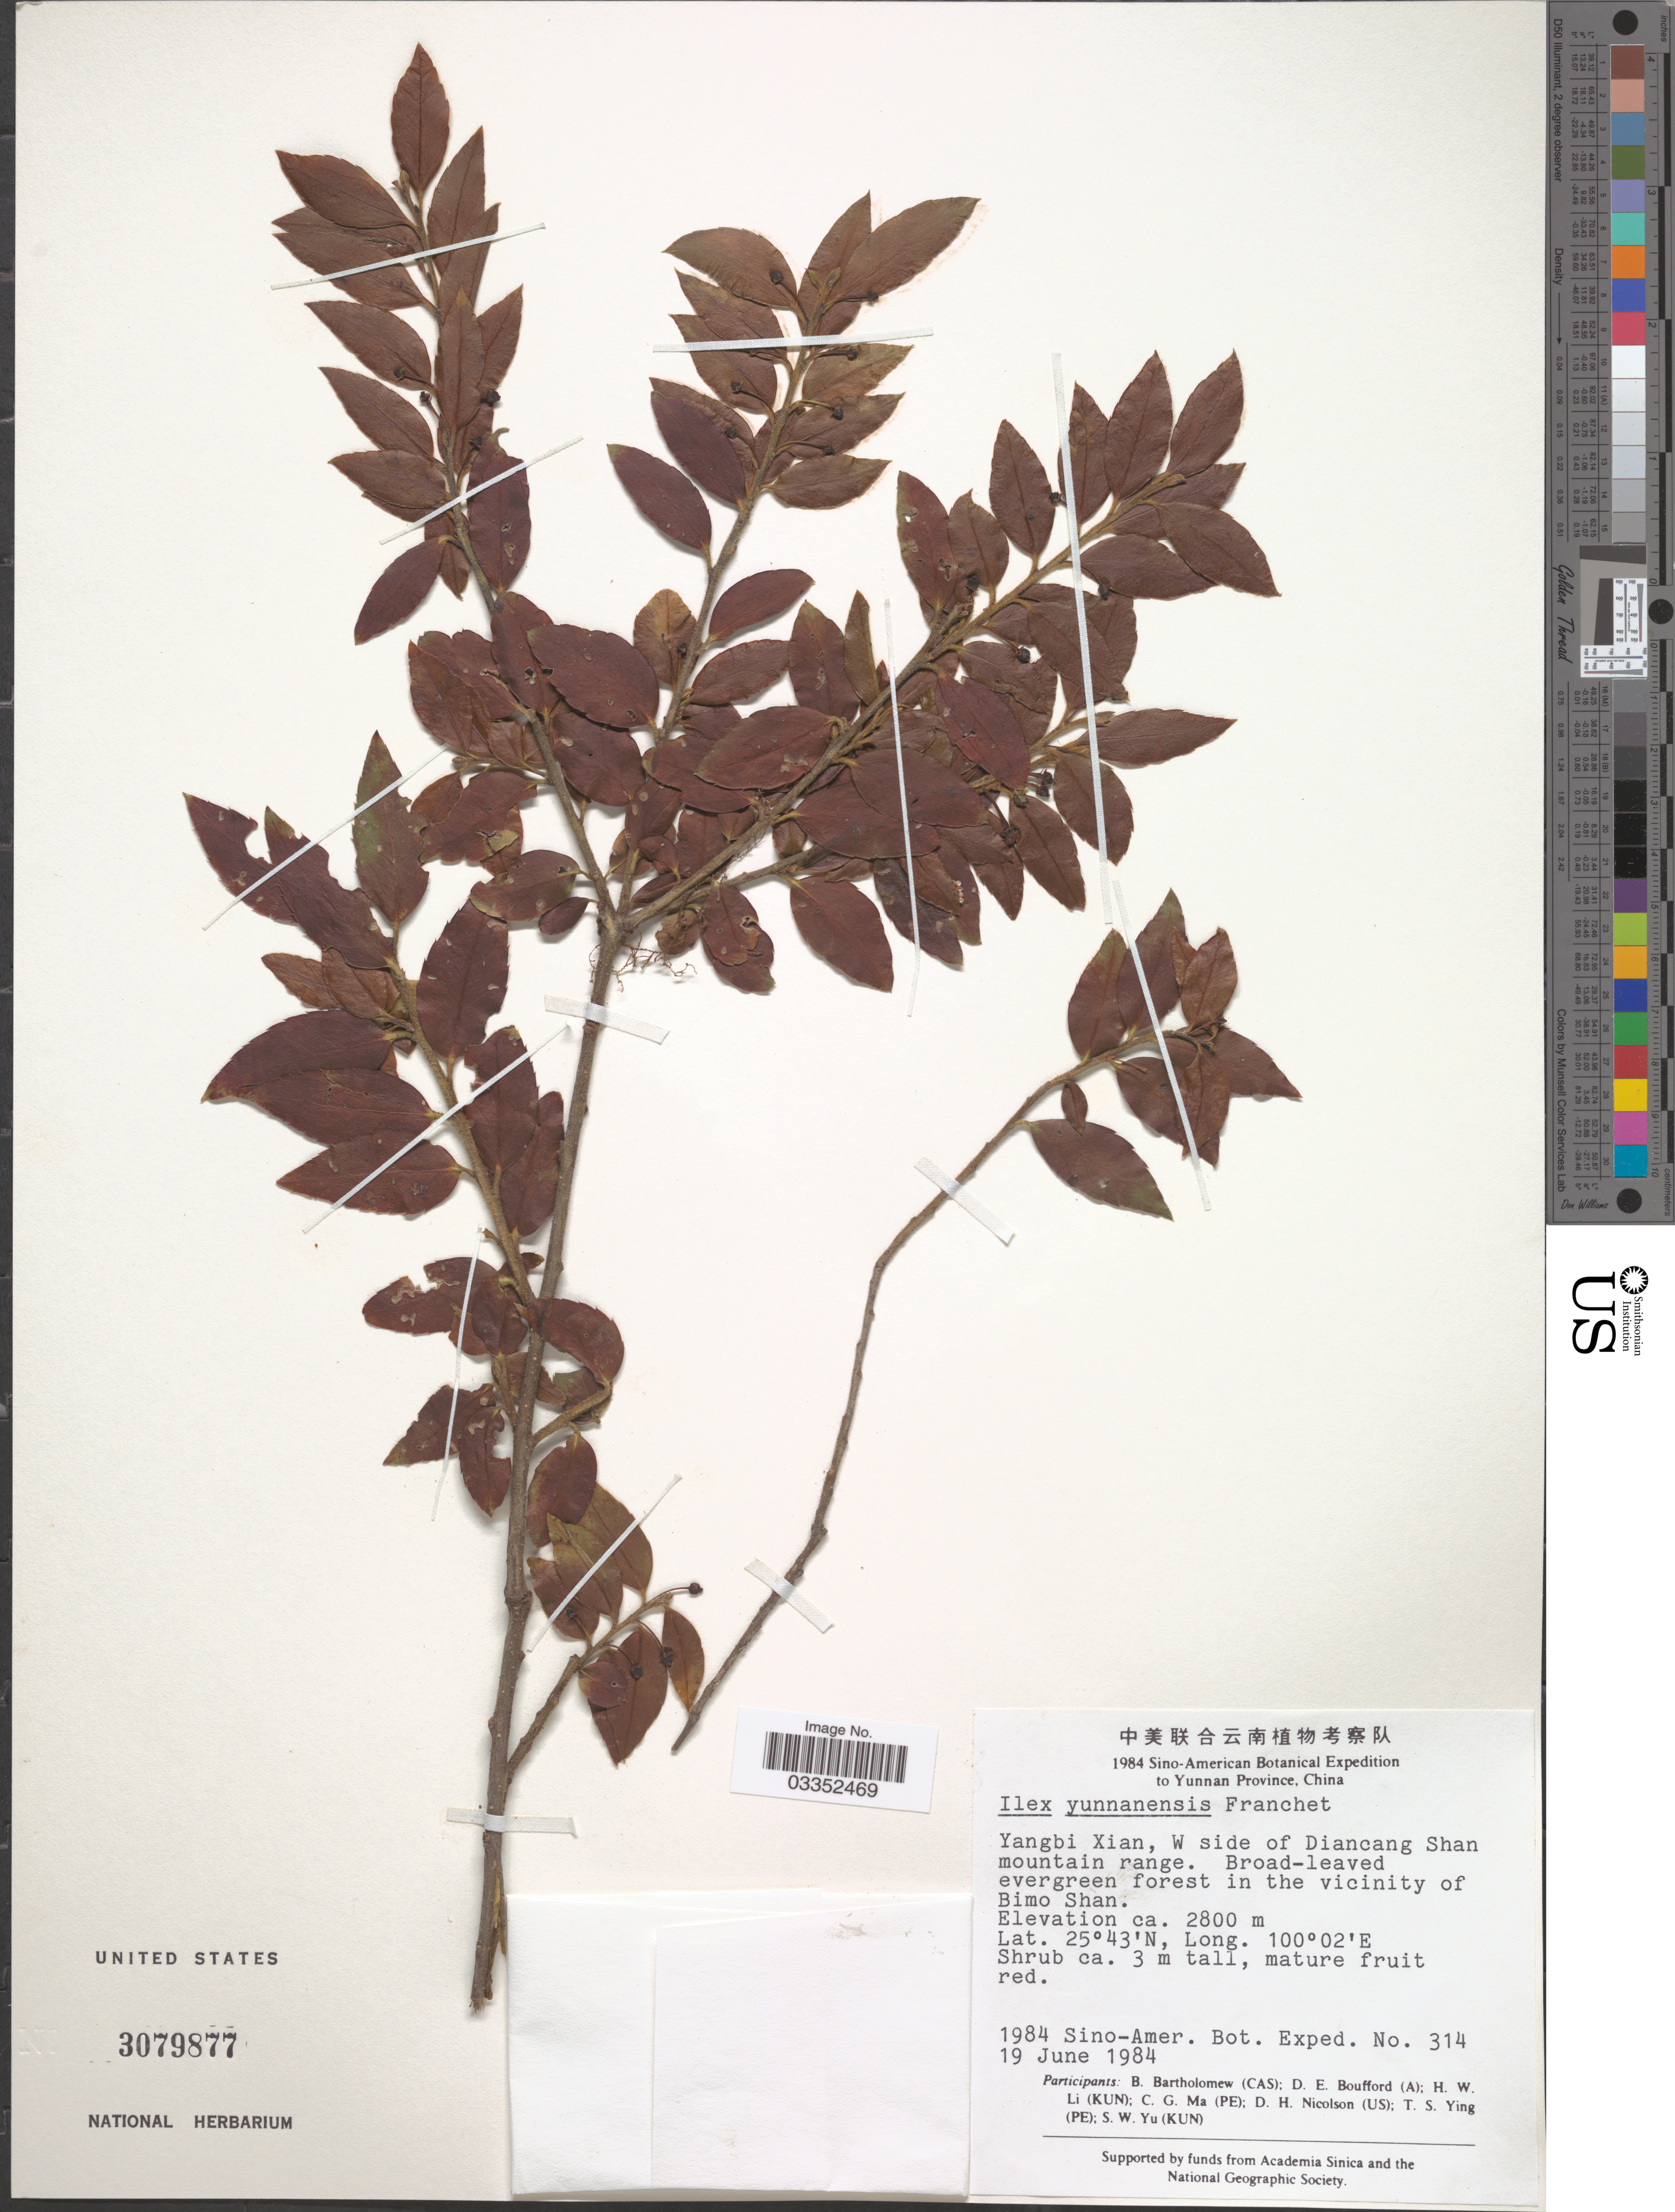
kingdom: Plantae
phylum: Tracheophyta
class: Magnoliopsida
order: Aquifoliales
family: Aquifoliaceae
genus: Ilex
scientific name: Ilex yunnanensis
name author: Franch.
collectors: Sino-Amer. Bot. Exped. 1984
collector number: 314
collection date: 1984-06-19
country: China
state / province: Yunnan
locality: Yangbi Xian, W side of Diancang Shan mountain range. Broad-leaved evergreen forest in the vicinity of Bimo Shan.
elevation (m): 2800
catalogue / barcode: US 3079877